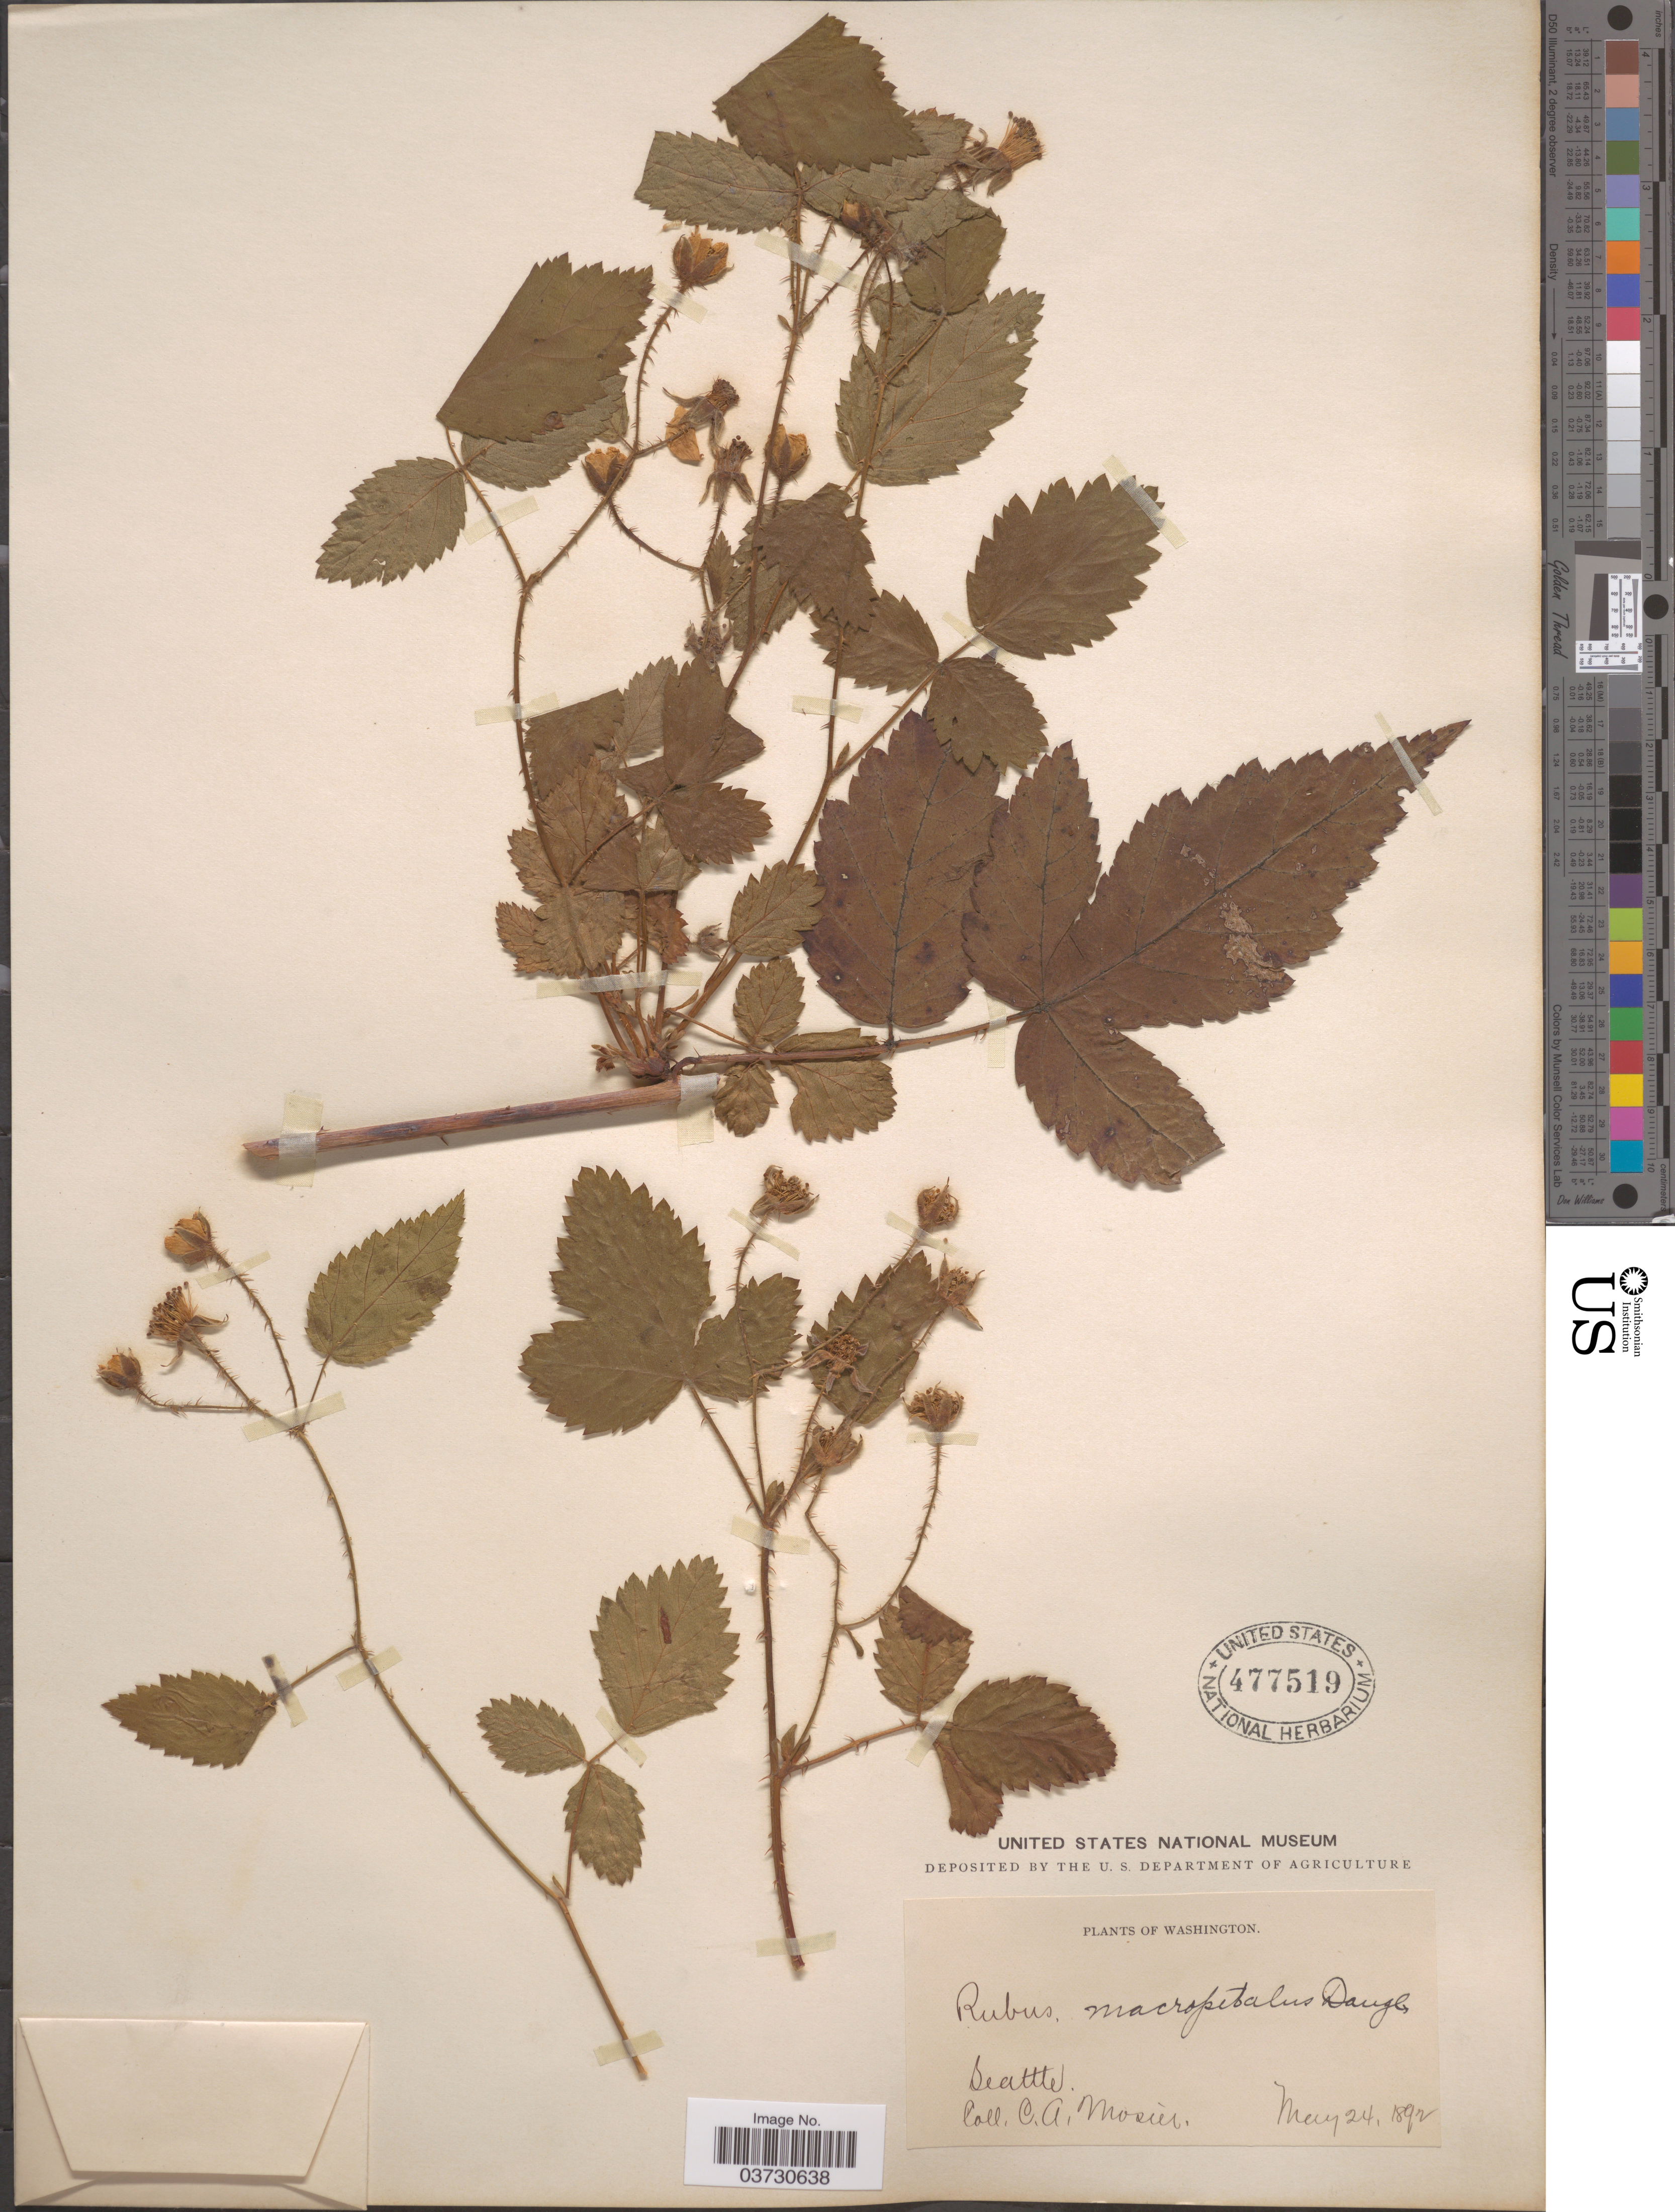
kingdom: Plantae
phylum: Tracheophyta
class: Magnoliopsida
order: Rosales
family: Rosaceae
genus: Rubus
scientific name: Rubus macropetalus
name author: Douglas ex Hook.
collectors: C. A. Mosier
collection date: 1892-05-24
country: United States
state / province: Washington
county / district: King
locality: Seattle.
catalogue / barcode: US 477519